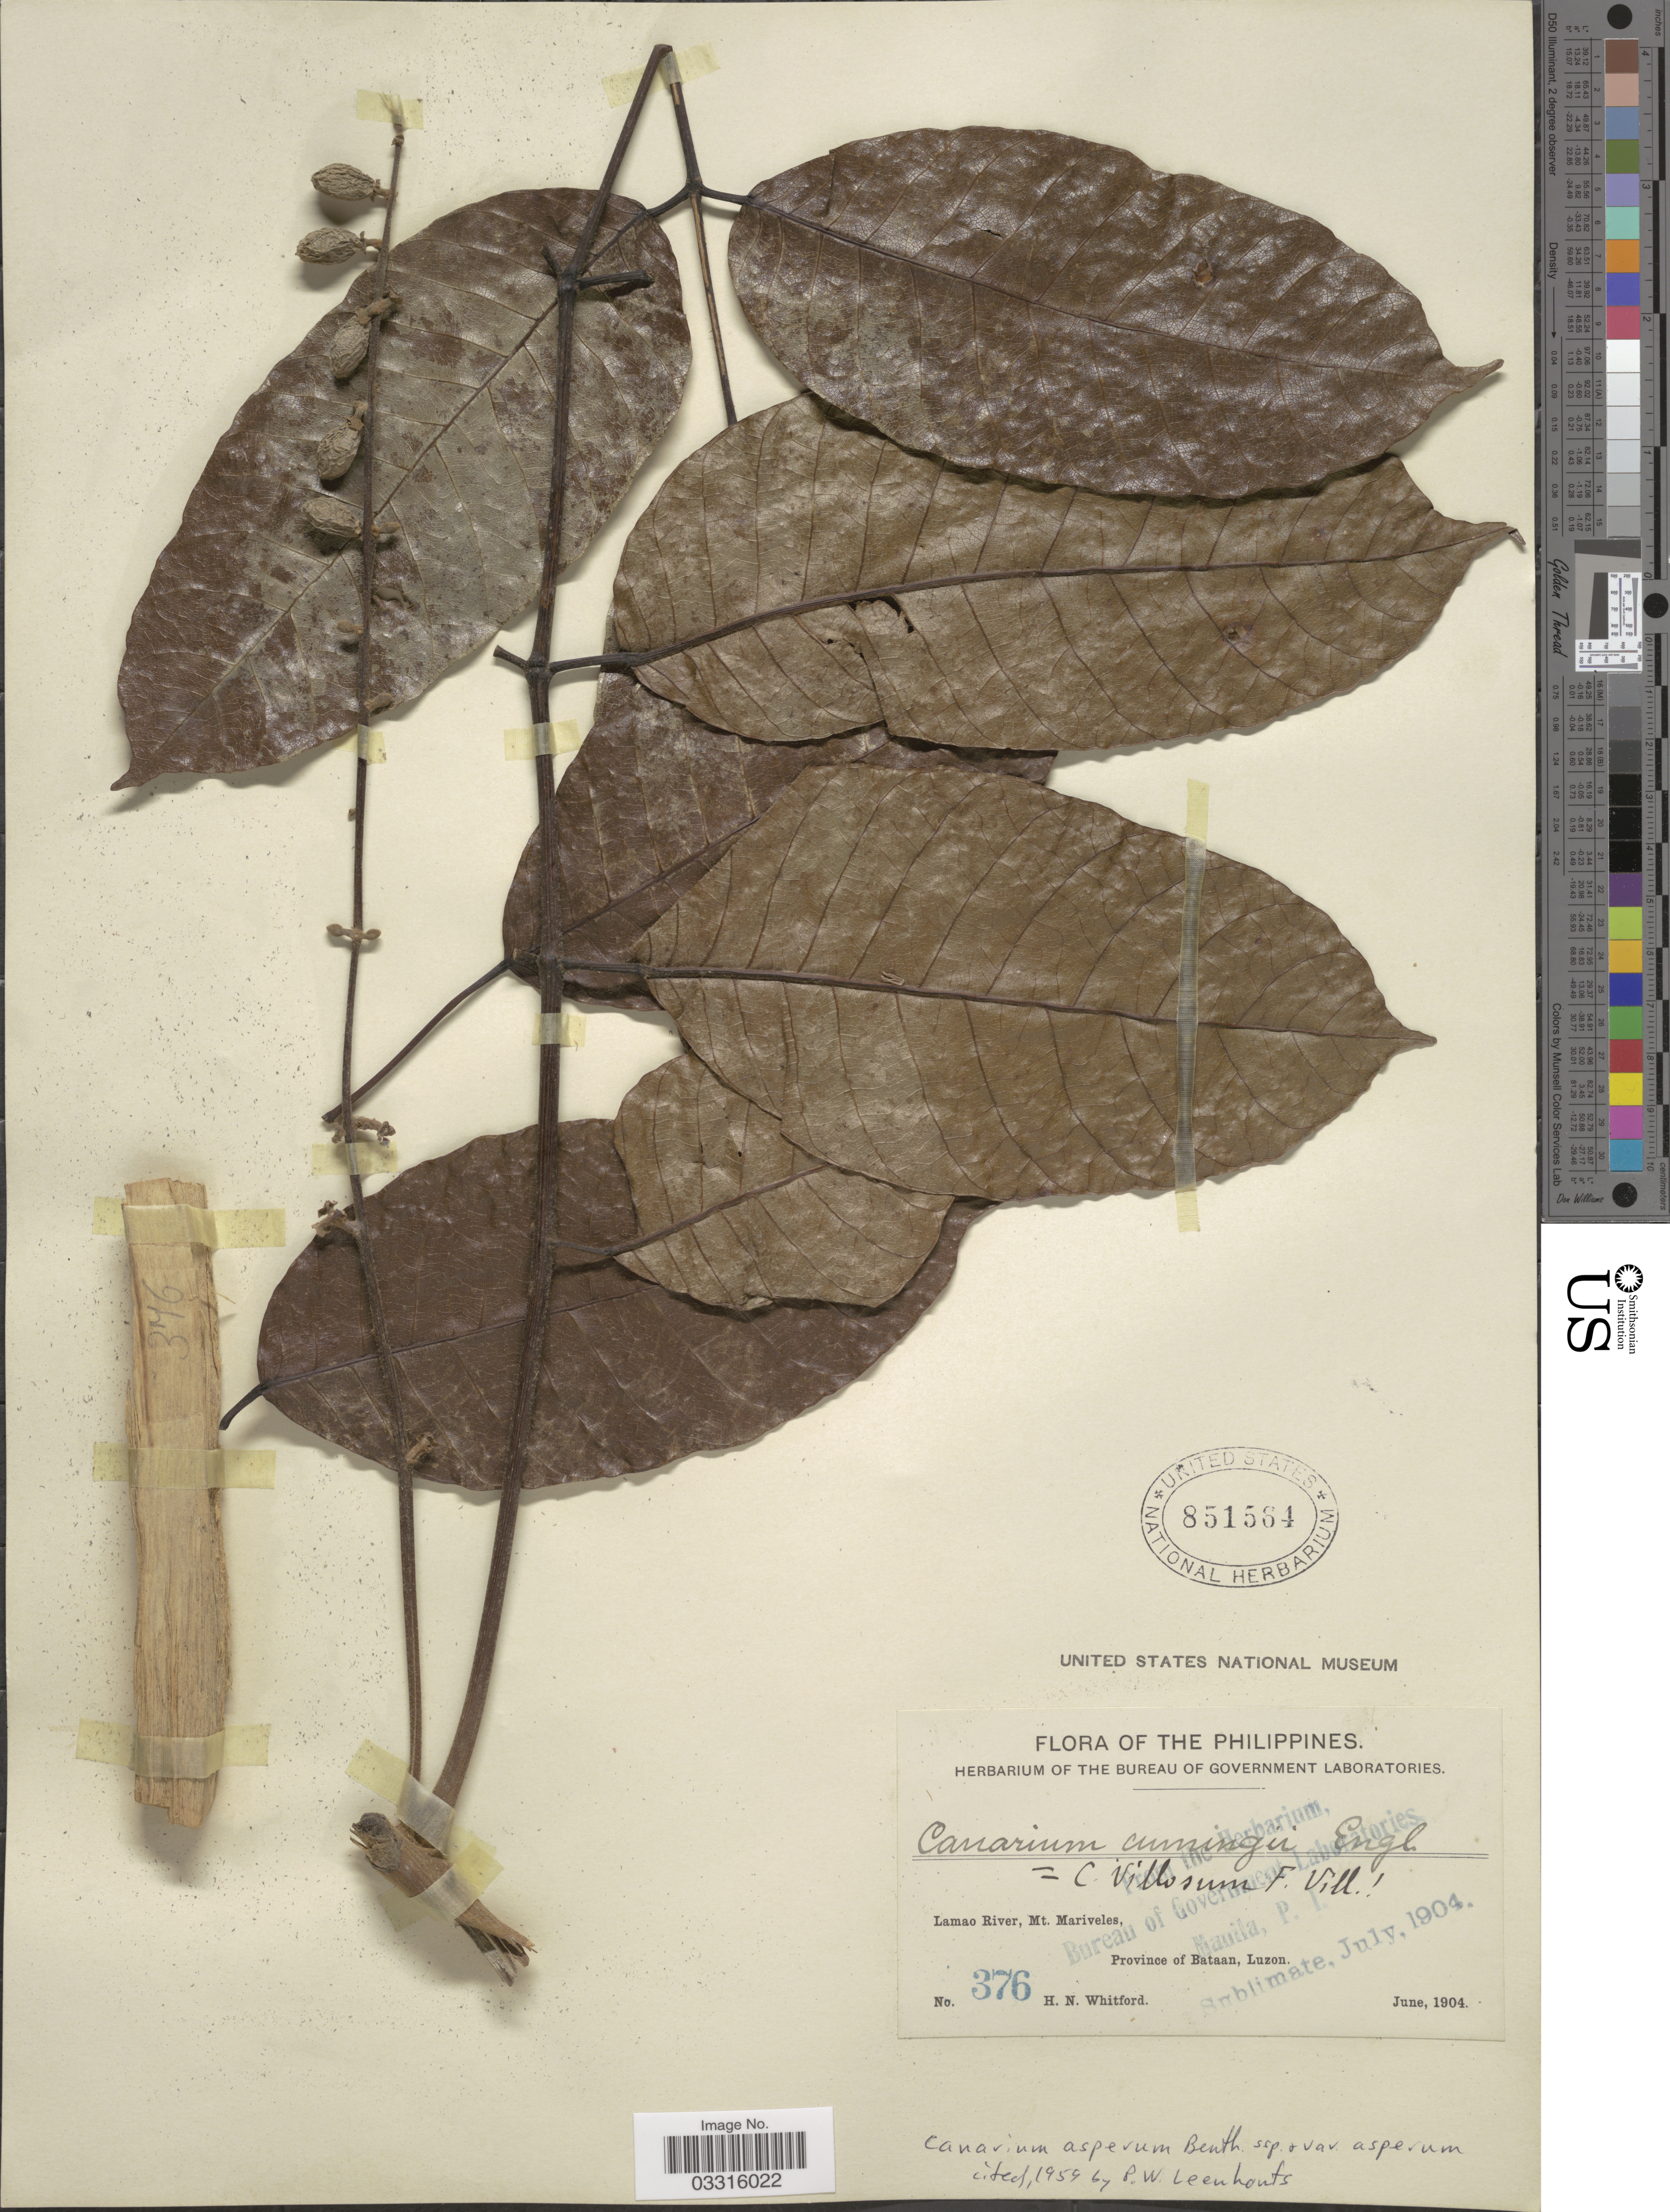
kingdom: Plantae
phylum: Tracheophyta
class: Magnoliopsida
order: Sapindales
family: Burseraceae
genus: Canarium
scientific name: Canarium asperum subsp. asperum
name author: Benth.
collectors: H. N. Whitford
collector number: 376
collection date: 1904-06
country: Philippines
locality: Lamao River, Mt. Mariveles, Province of Bataan, Luzon.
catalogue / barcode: US 851564